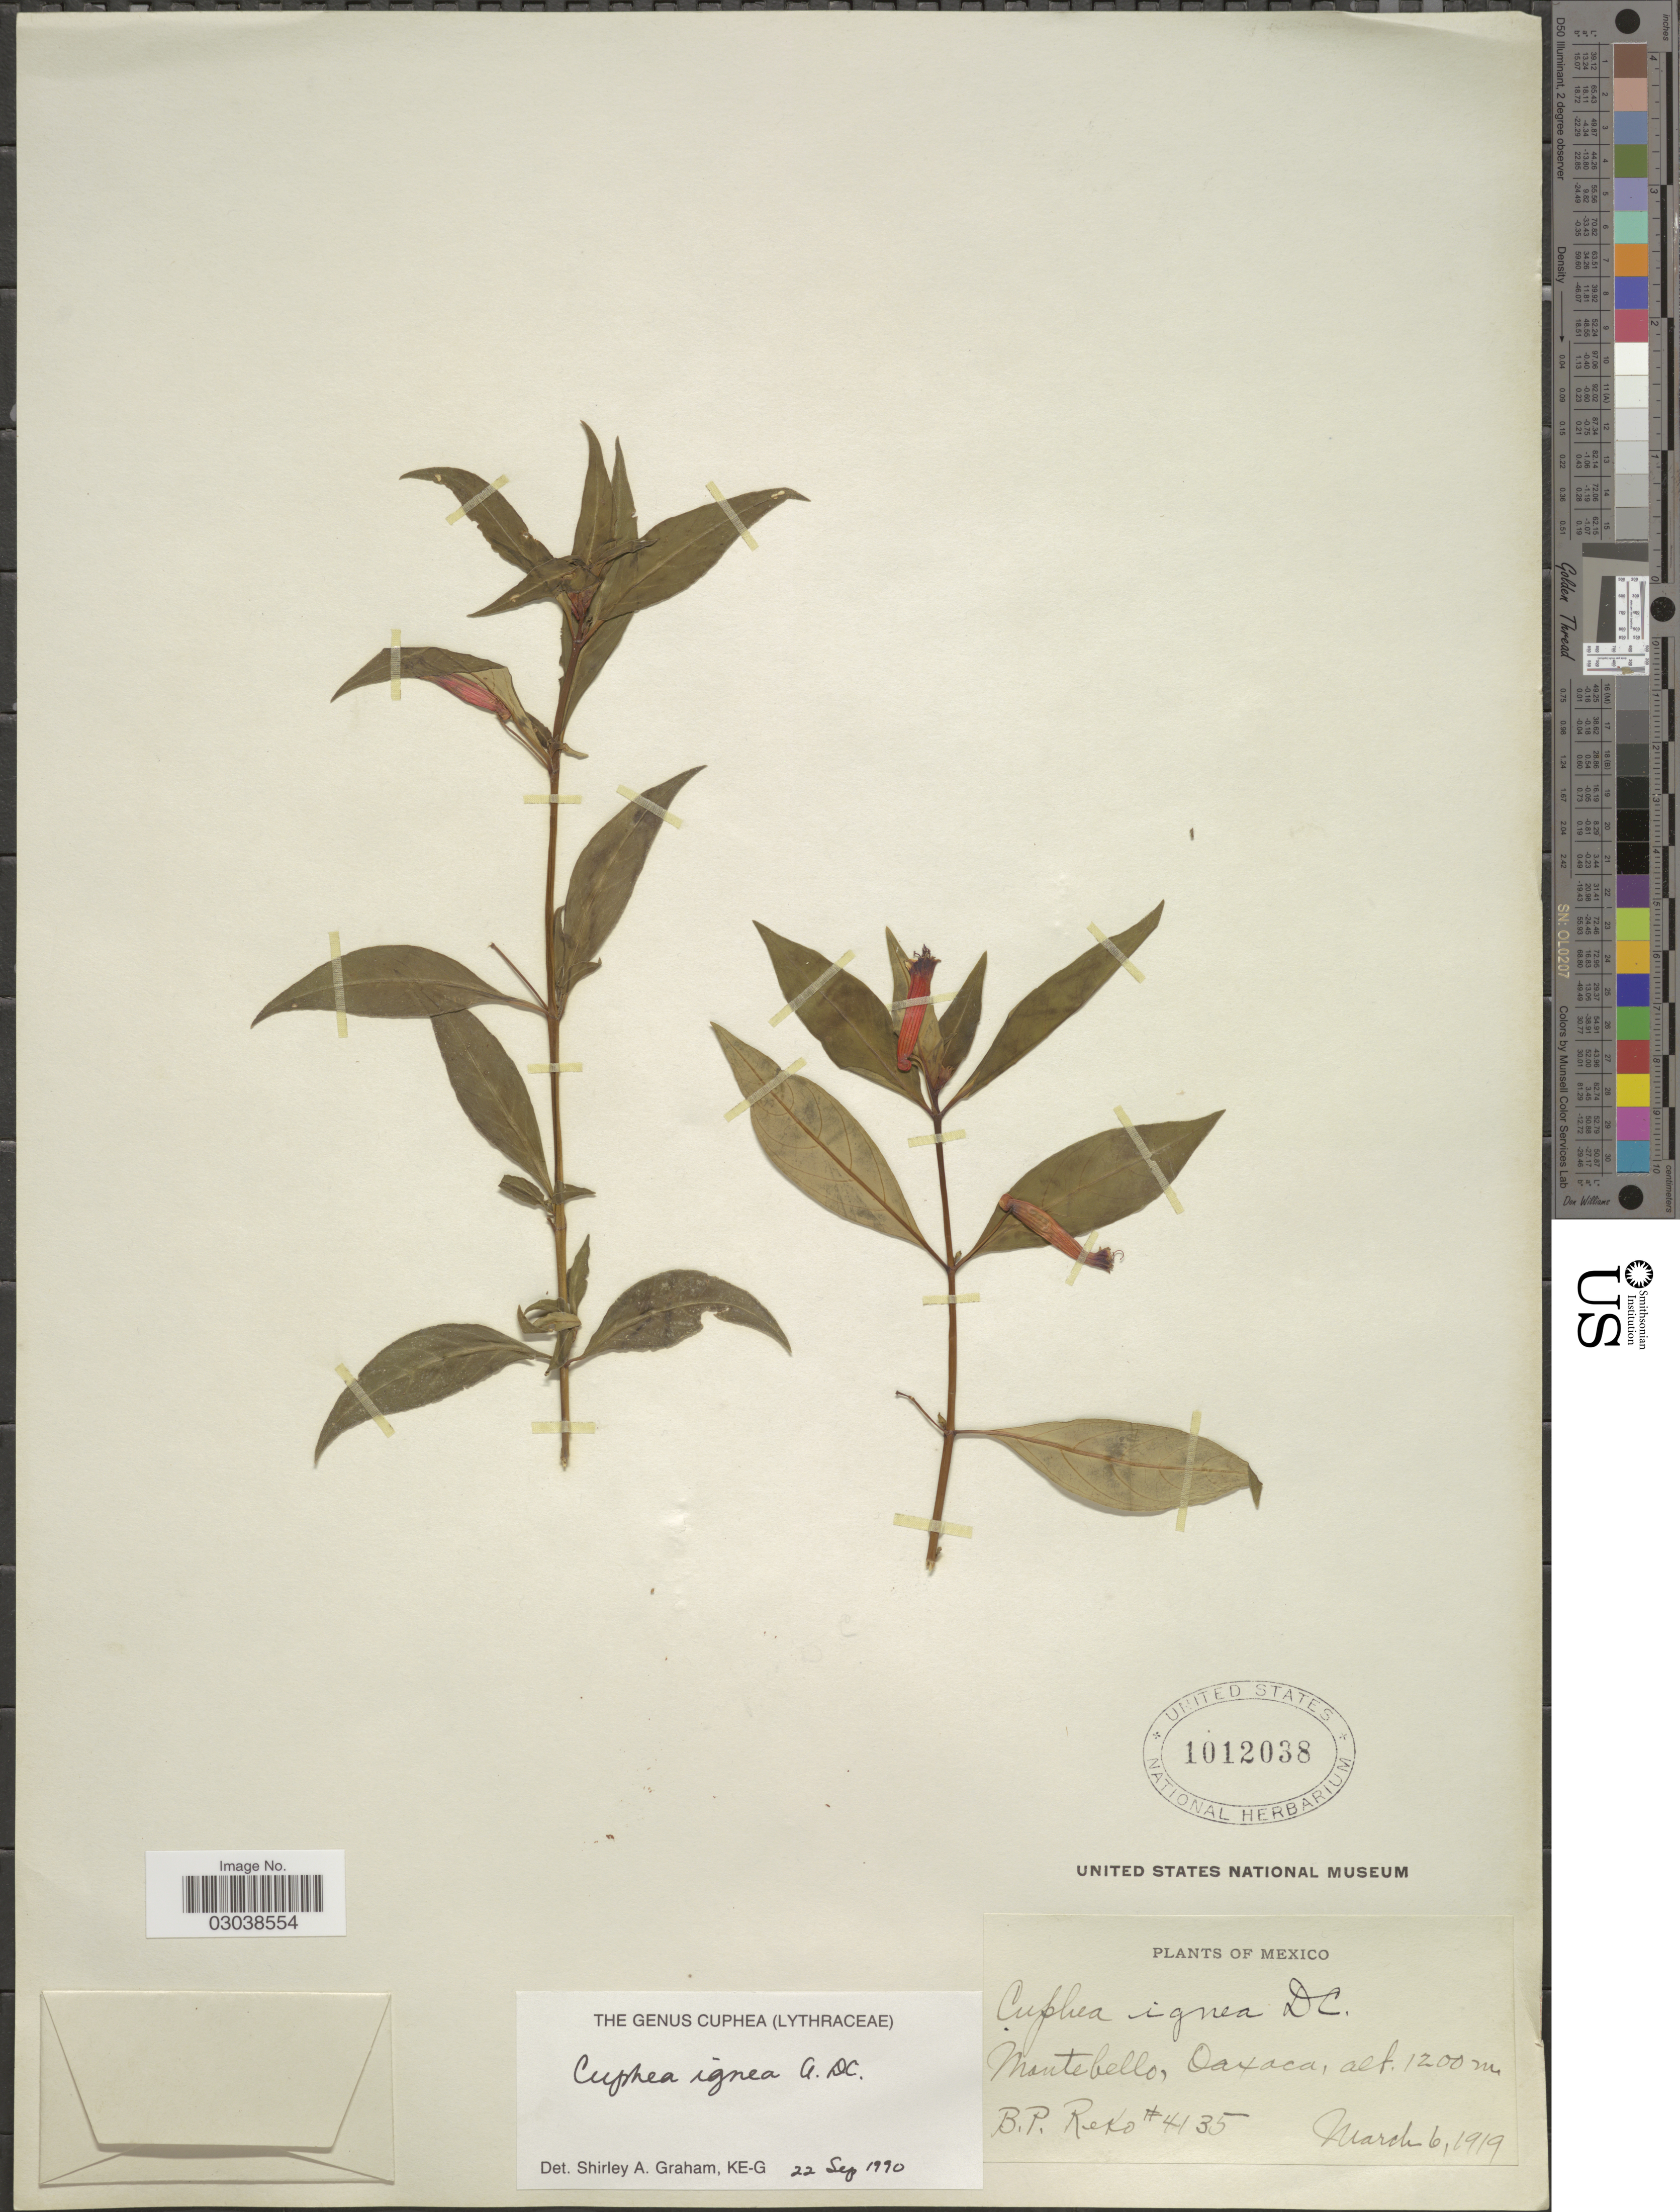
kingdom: Plantae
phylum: Tracheophyta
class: Magnoliopsida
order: Myrtales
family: Lythraceae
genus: Cuphea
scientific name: Cuphea ignea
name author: A. DC.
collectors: B. P. Reko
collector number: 4135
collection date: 1919-03-06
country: Mexico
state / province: Oaxaca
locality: Montebello.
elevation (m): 1200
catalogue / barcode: US 1012038